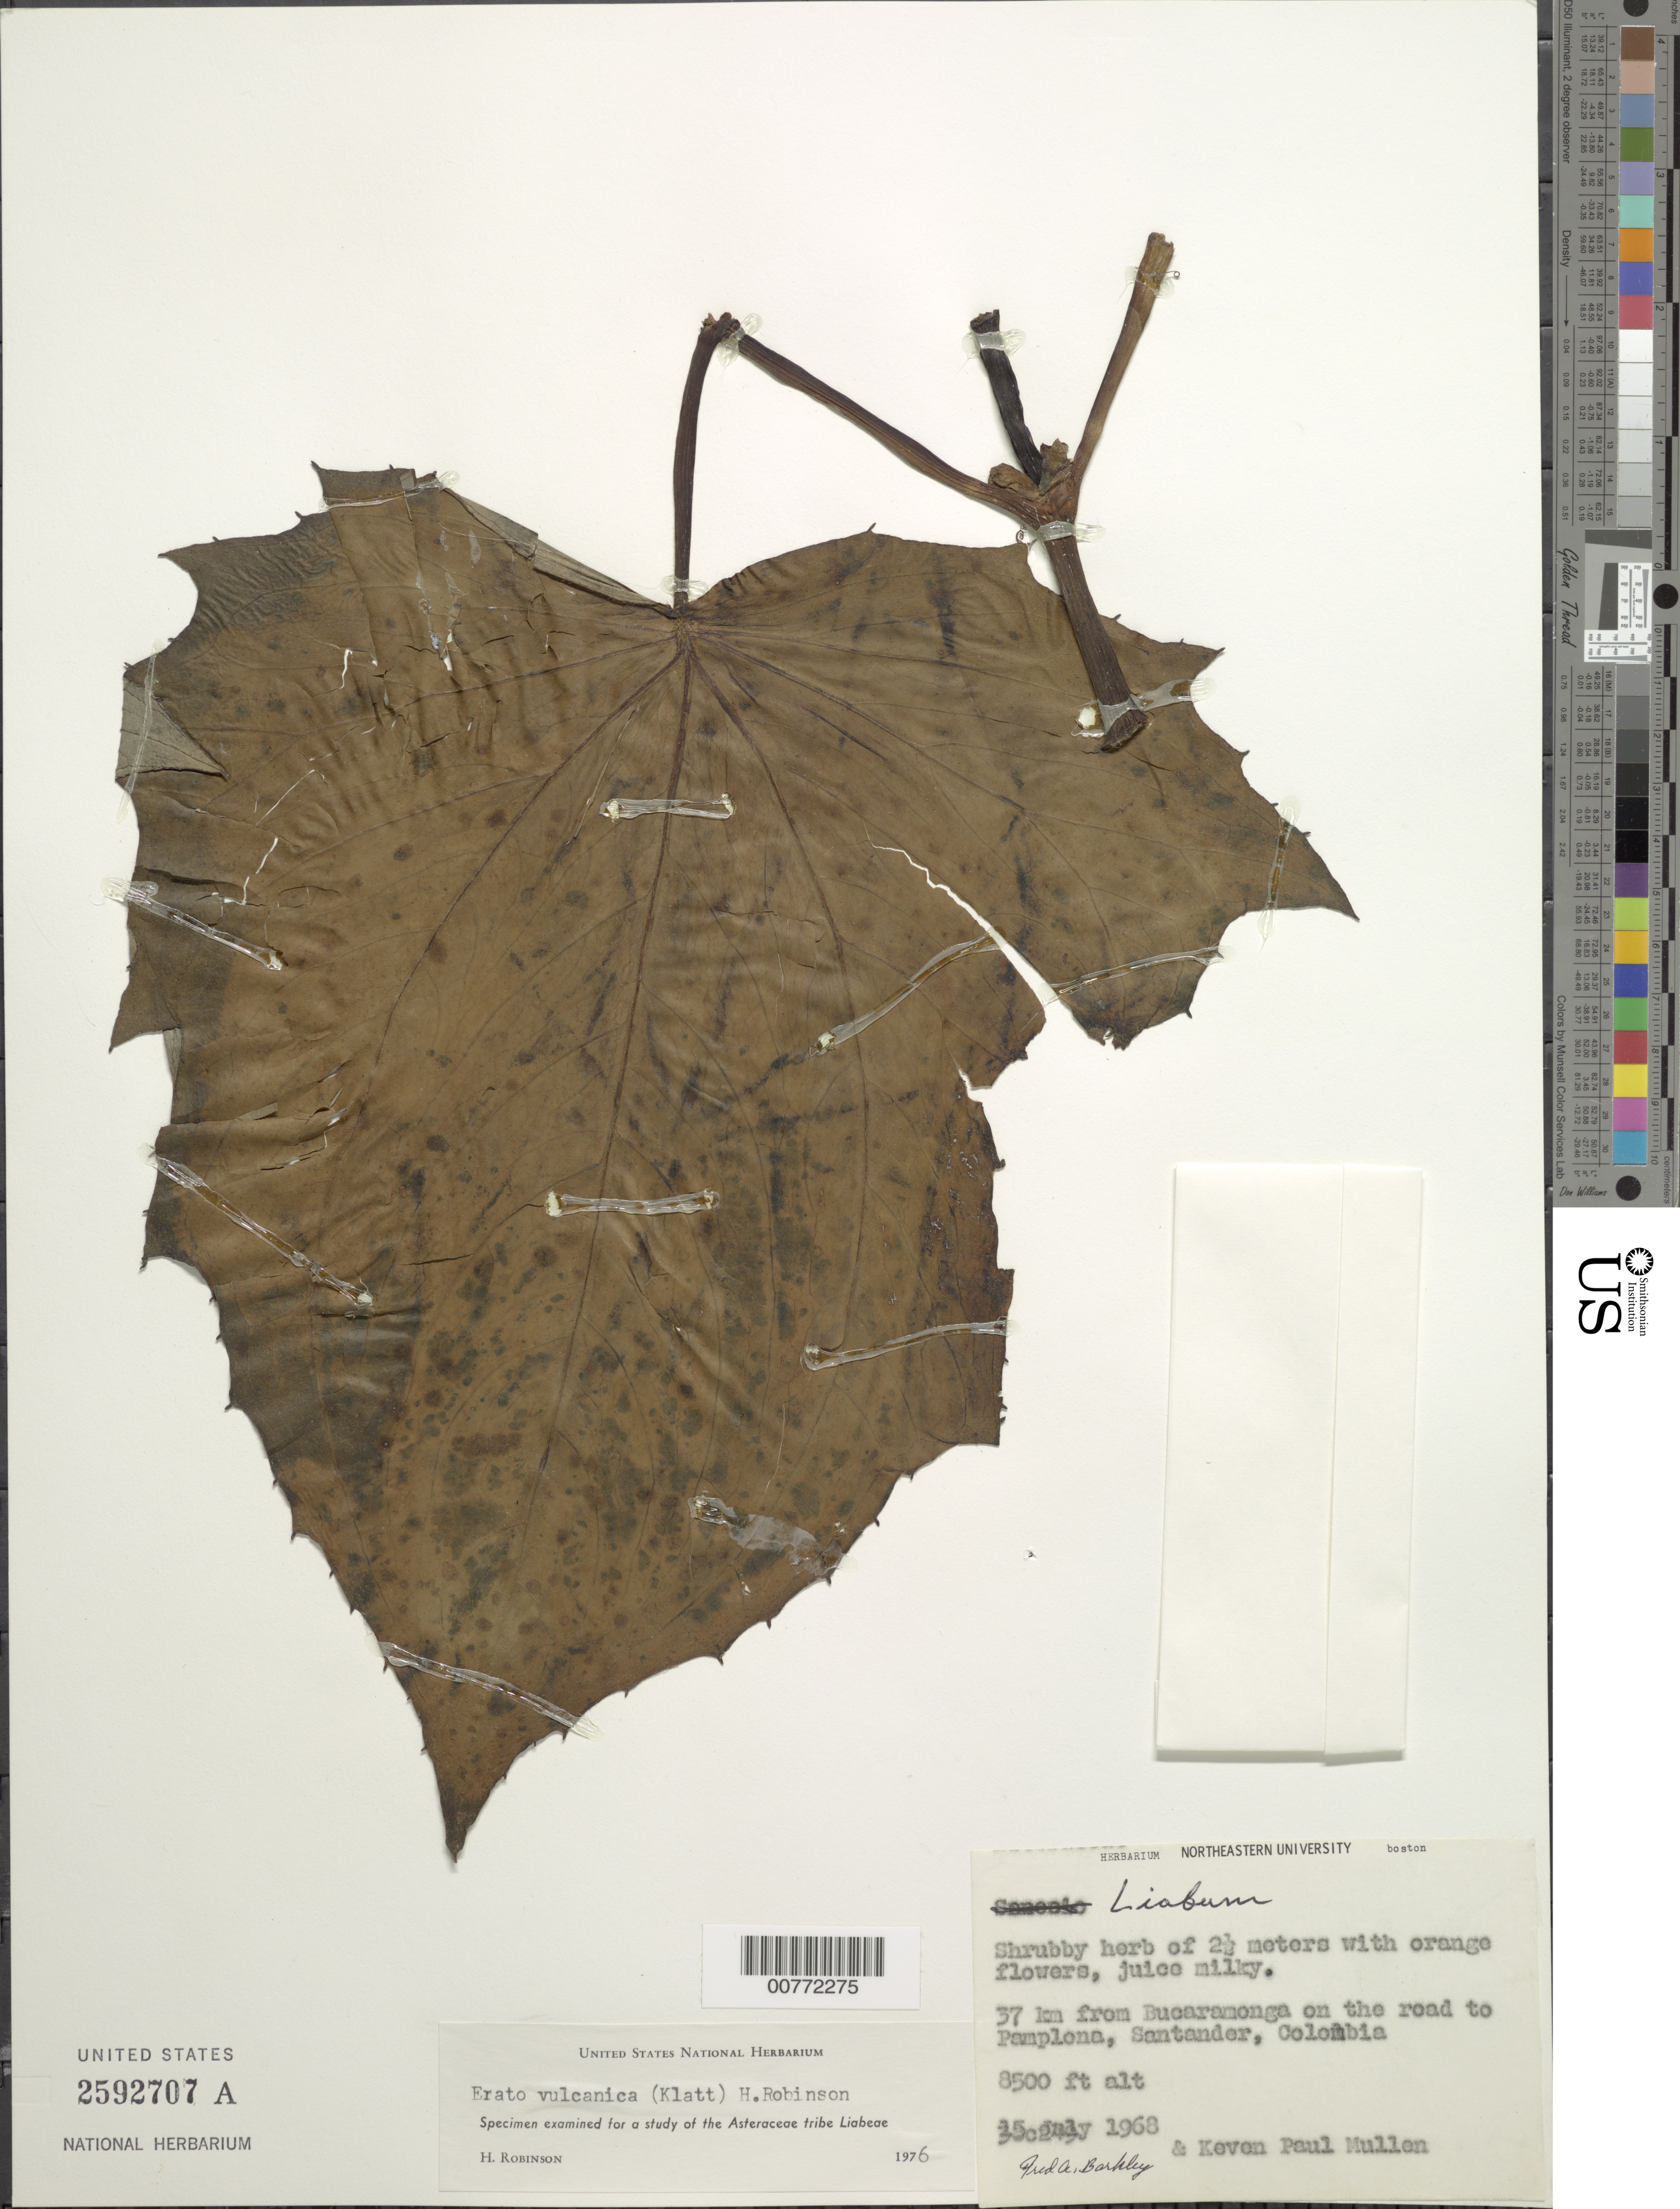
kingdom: Plantae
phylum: Tracheophyta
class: Magnoliopsida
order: Asterales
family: Asteraceae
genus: Erato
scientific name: Erato vulcanica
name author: (Klatt) H. Rob.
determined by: Robinson, Harold E., (US)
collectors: F. A. Barkley & K. Mullen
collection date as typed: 15-Jul-68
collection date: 1968-07-15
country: Colombia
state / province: Santander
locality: Bucaramonga, 37 km from toward Pamplona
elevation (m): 8500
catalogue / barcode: US 2592707